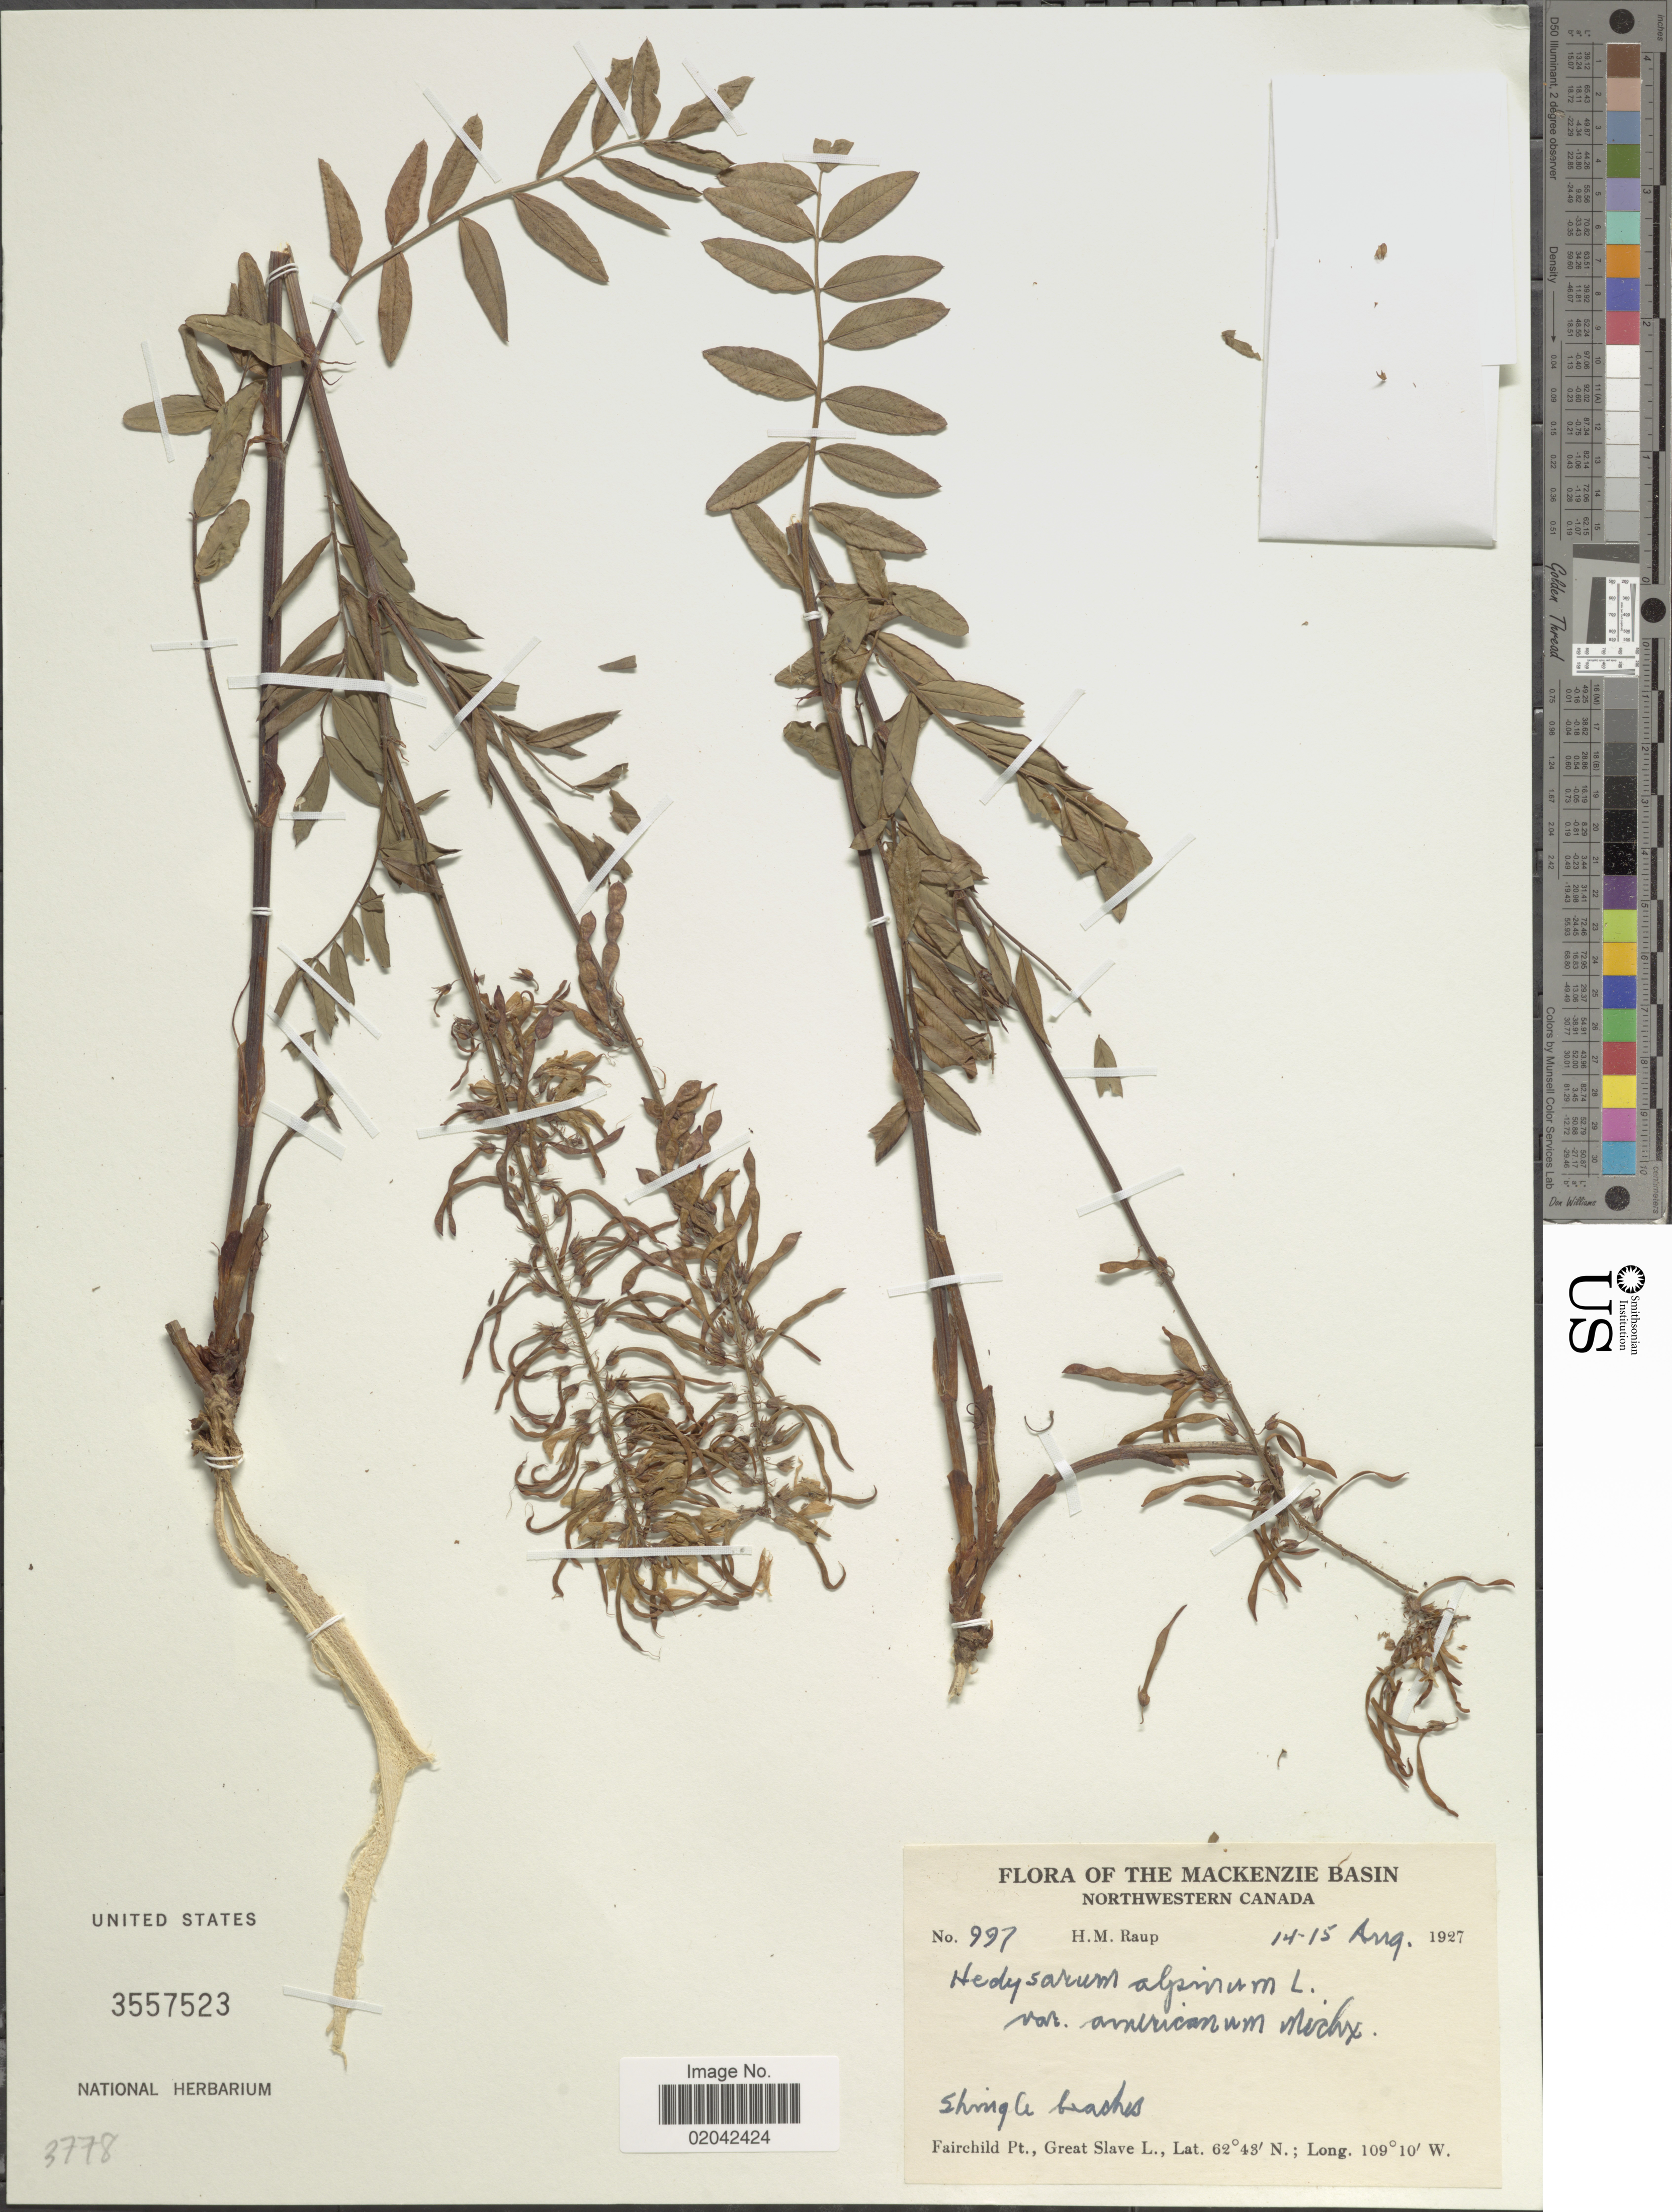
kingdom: Plantae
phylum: Tracheophyta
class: Magnoliopsida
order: Fabales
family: Fabaceae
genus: Hedysarum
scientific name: Hedysarum alpinum var. americanum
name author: Michx. ex Pursh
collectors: H. Raup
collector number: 997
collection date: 1927-08-14/1927-08-15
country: Canada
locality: Mackenzie Basin, Northwestern Canada, Shingle beaches, Fairchild Pt., Great Slave L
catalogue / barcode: US 3557523